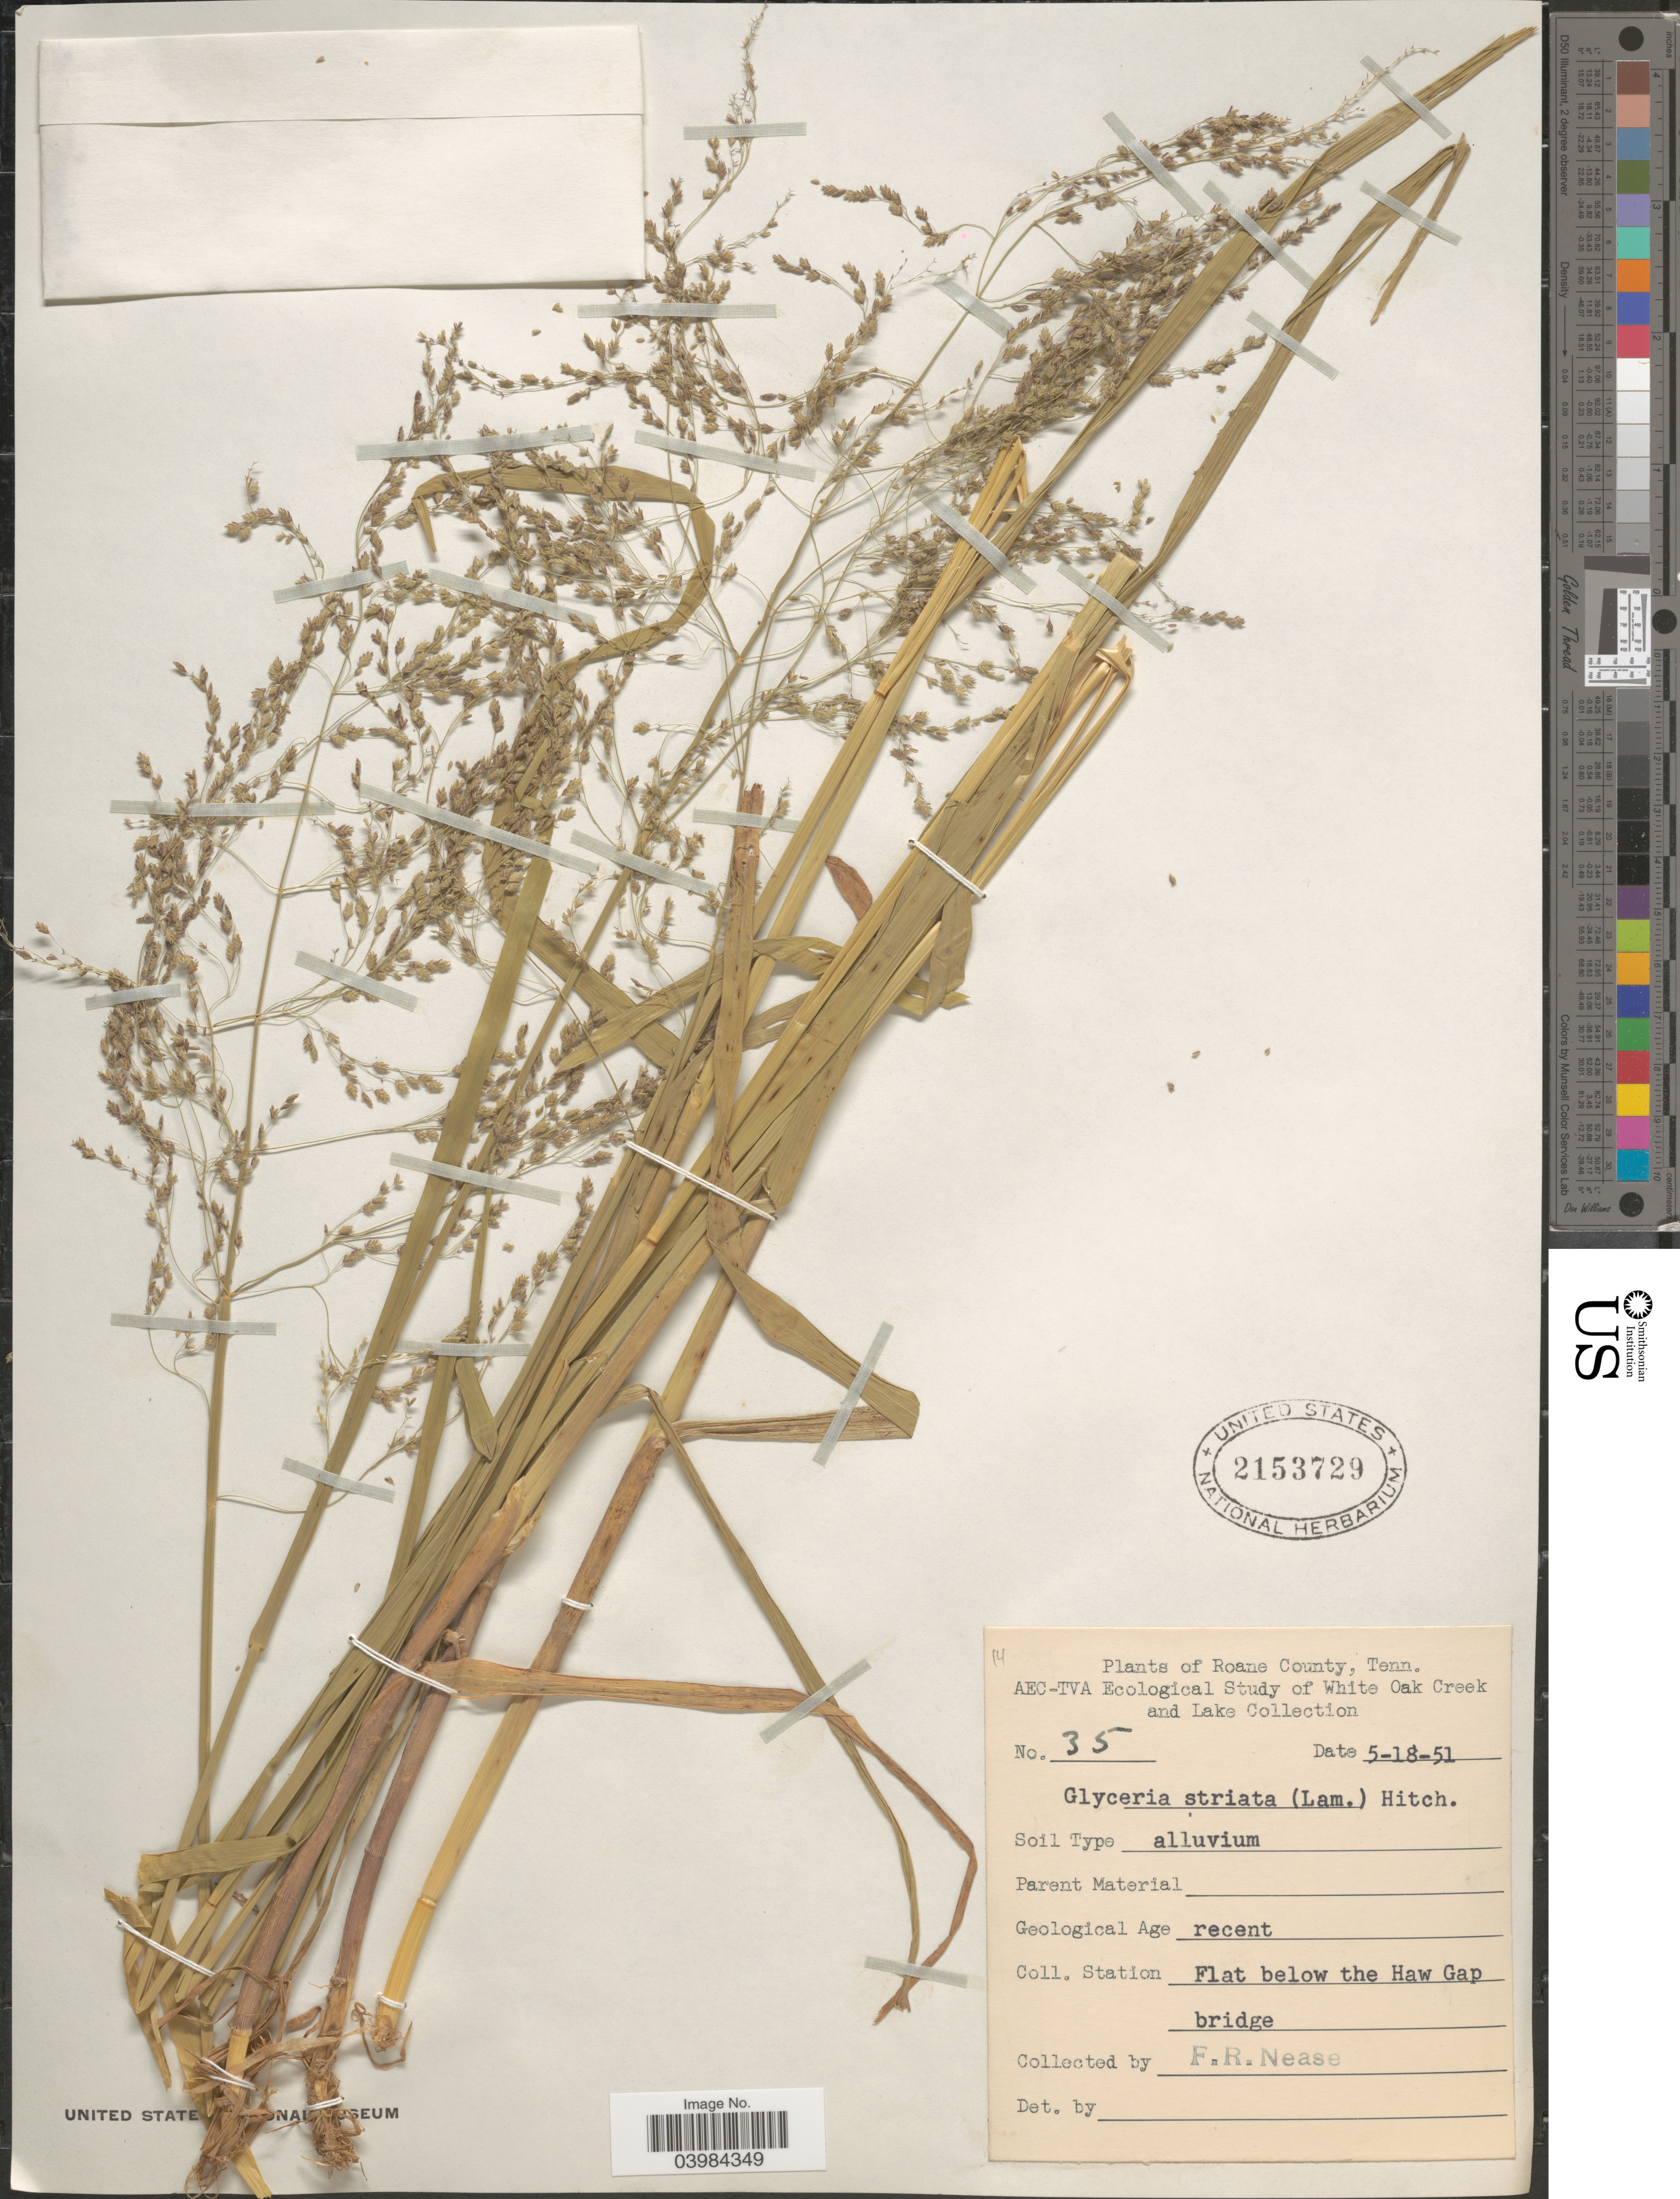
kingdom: Plantae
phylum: Tracheophyta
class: Liliopsida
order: Poales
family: Poaceae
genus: Glyceria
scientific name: Glyceria striata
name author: (Lam.) Hitchc.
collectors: F. Nease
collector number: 35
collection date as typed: Transcribed d/m/y: 18/5/51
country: United States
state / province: Tennessee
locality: Roane County. Station Flat below the Haw Gap bridge.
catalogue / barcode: US 2153729